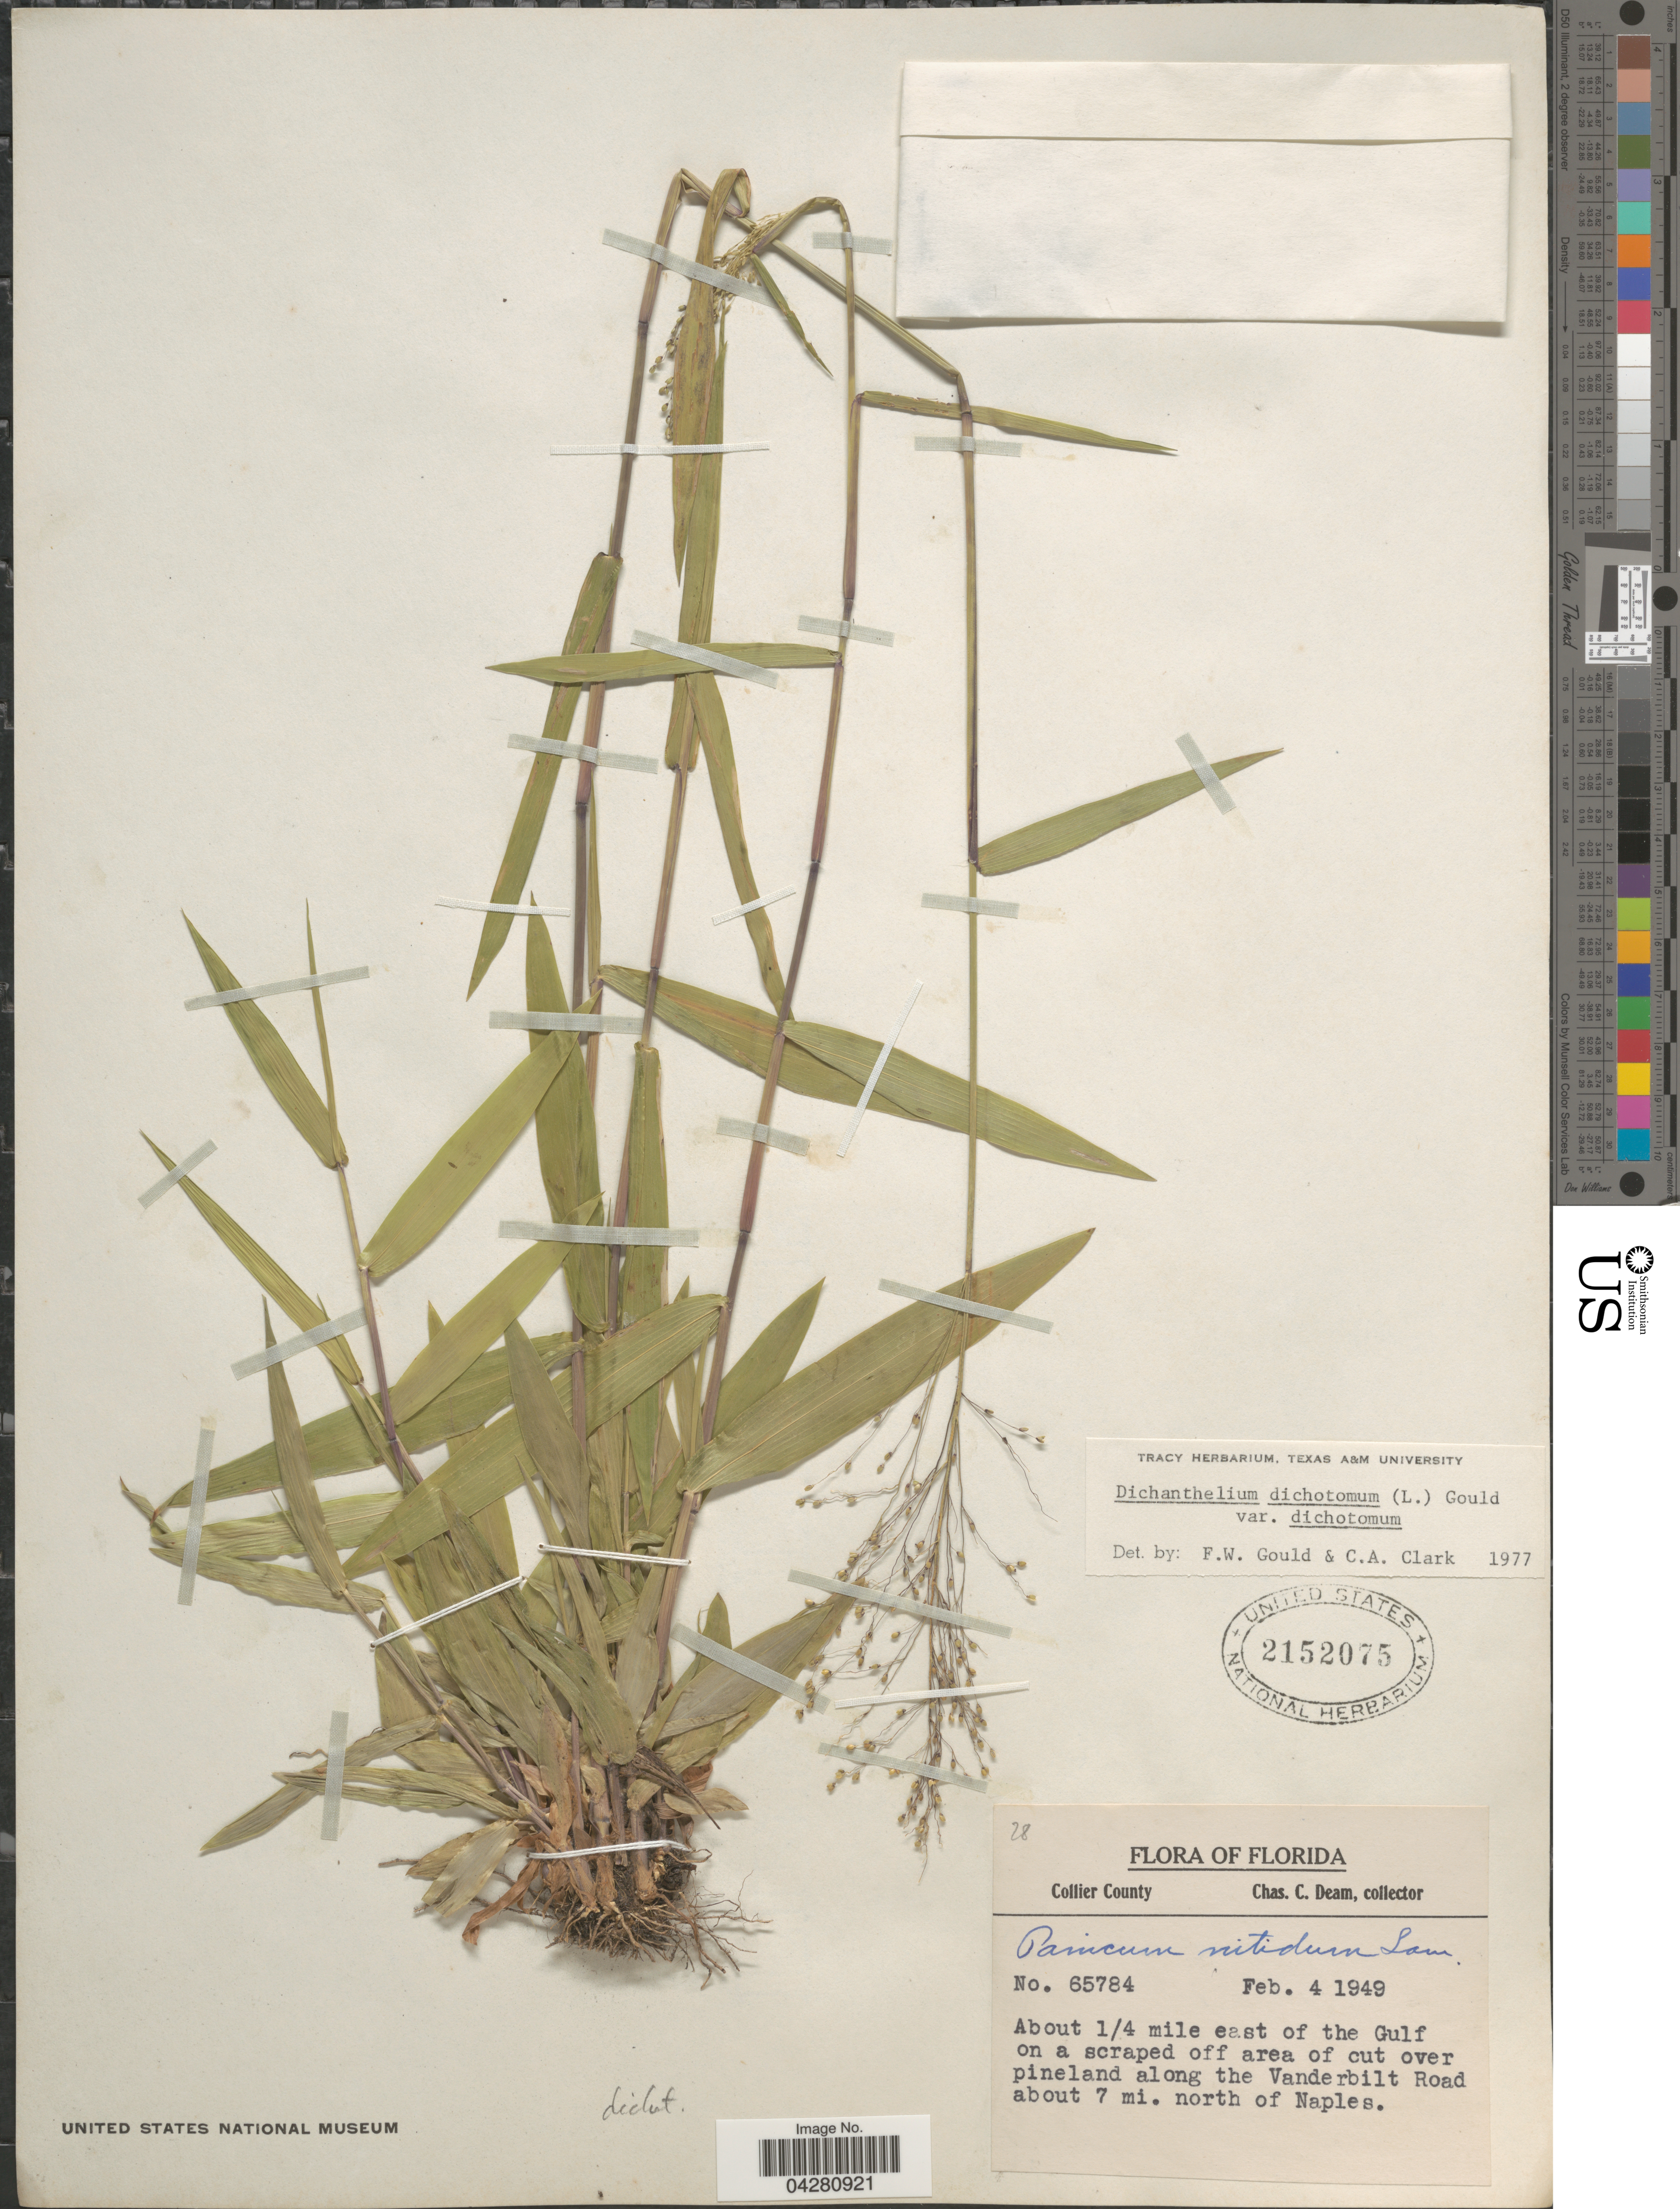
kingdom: Plantae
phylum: Tracheophyta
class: Liliopsida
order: Poales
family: Poaceae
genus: Dichanthelium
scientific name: Dichanthelium dichotomum var. dichotomum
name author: (L.) Gould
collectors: C. C. Deam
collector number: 65784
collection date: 1949-02-04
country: United States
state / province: Florida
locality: Collier County. About 1/4 mile east of the Gulf on a scrapped off area of cut over pineland along the Vanderbilt Road about 7 mi. north of Naples.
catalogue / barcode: US 2152075